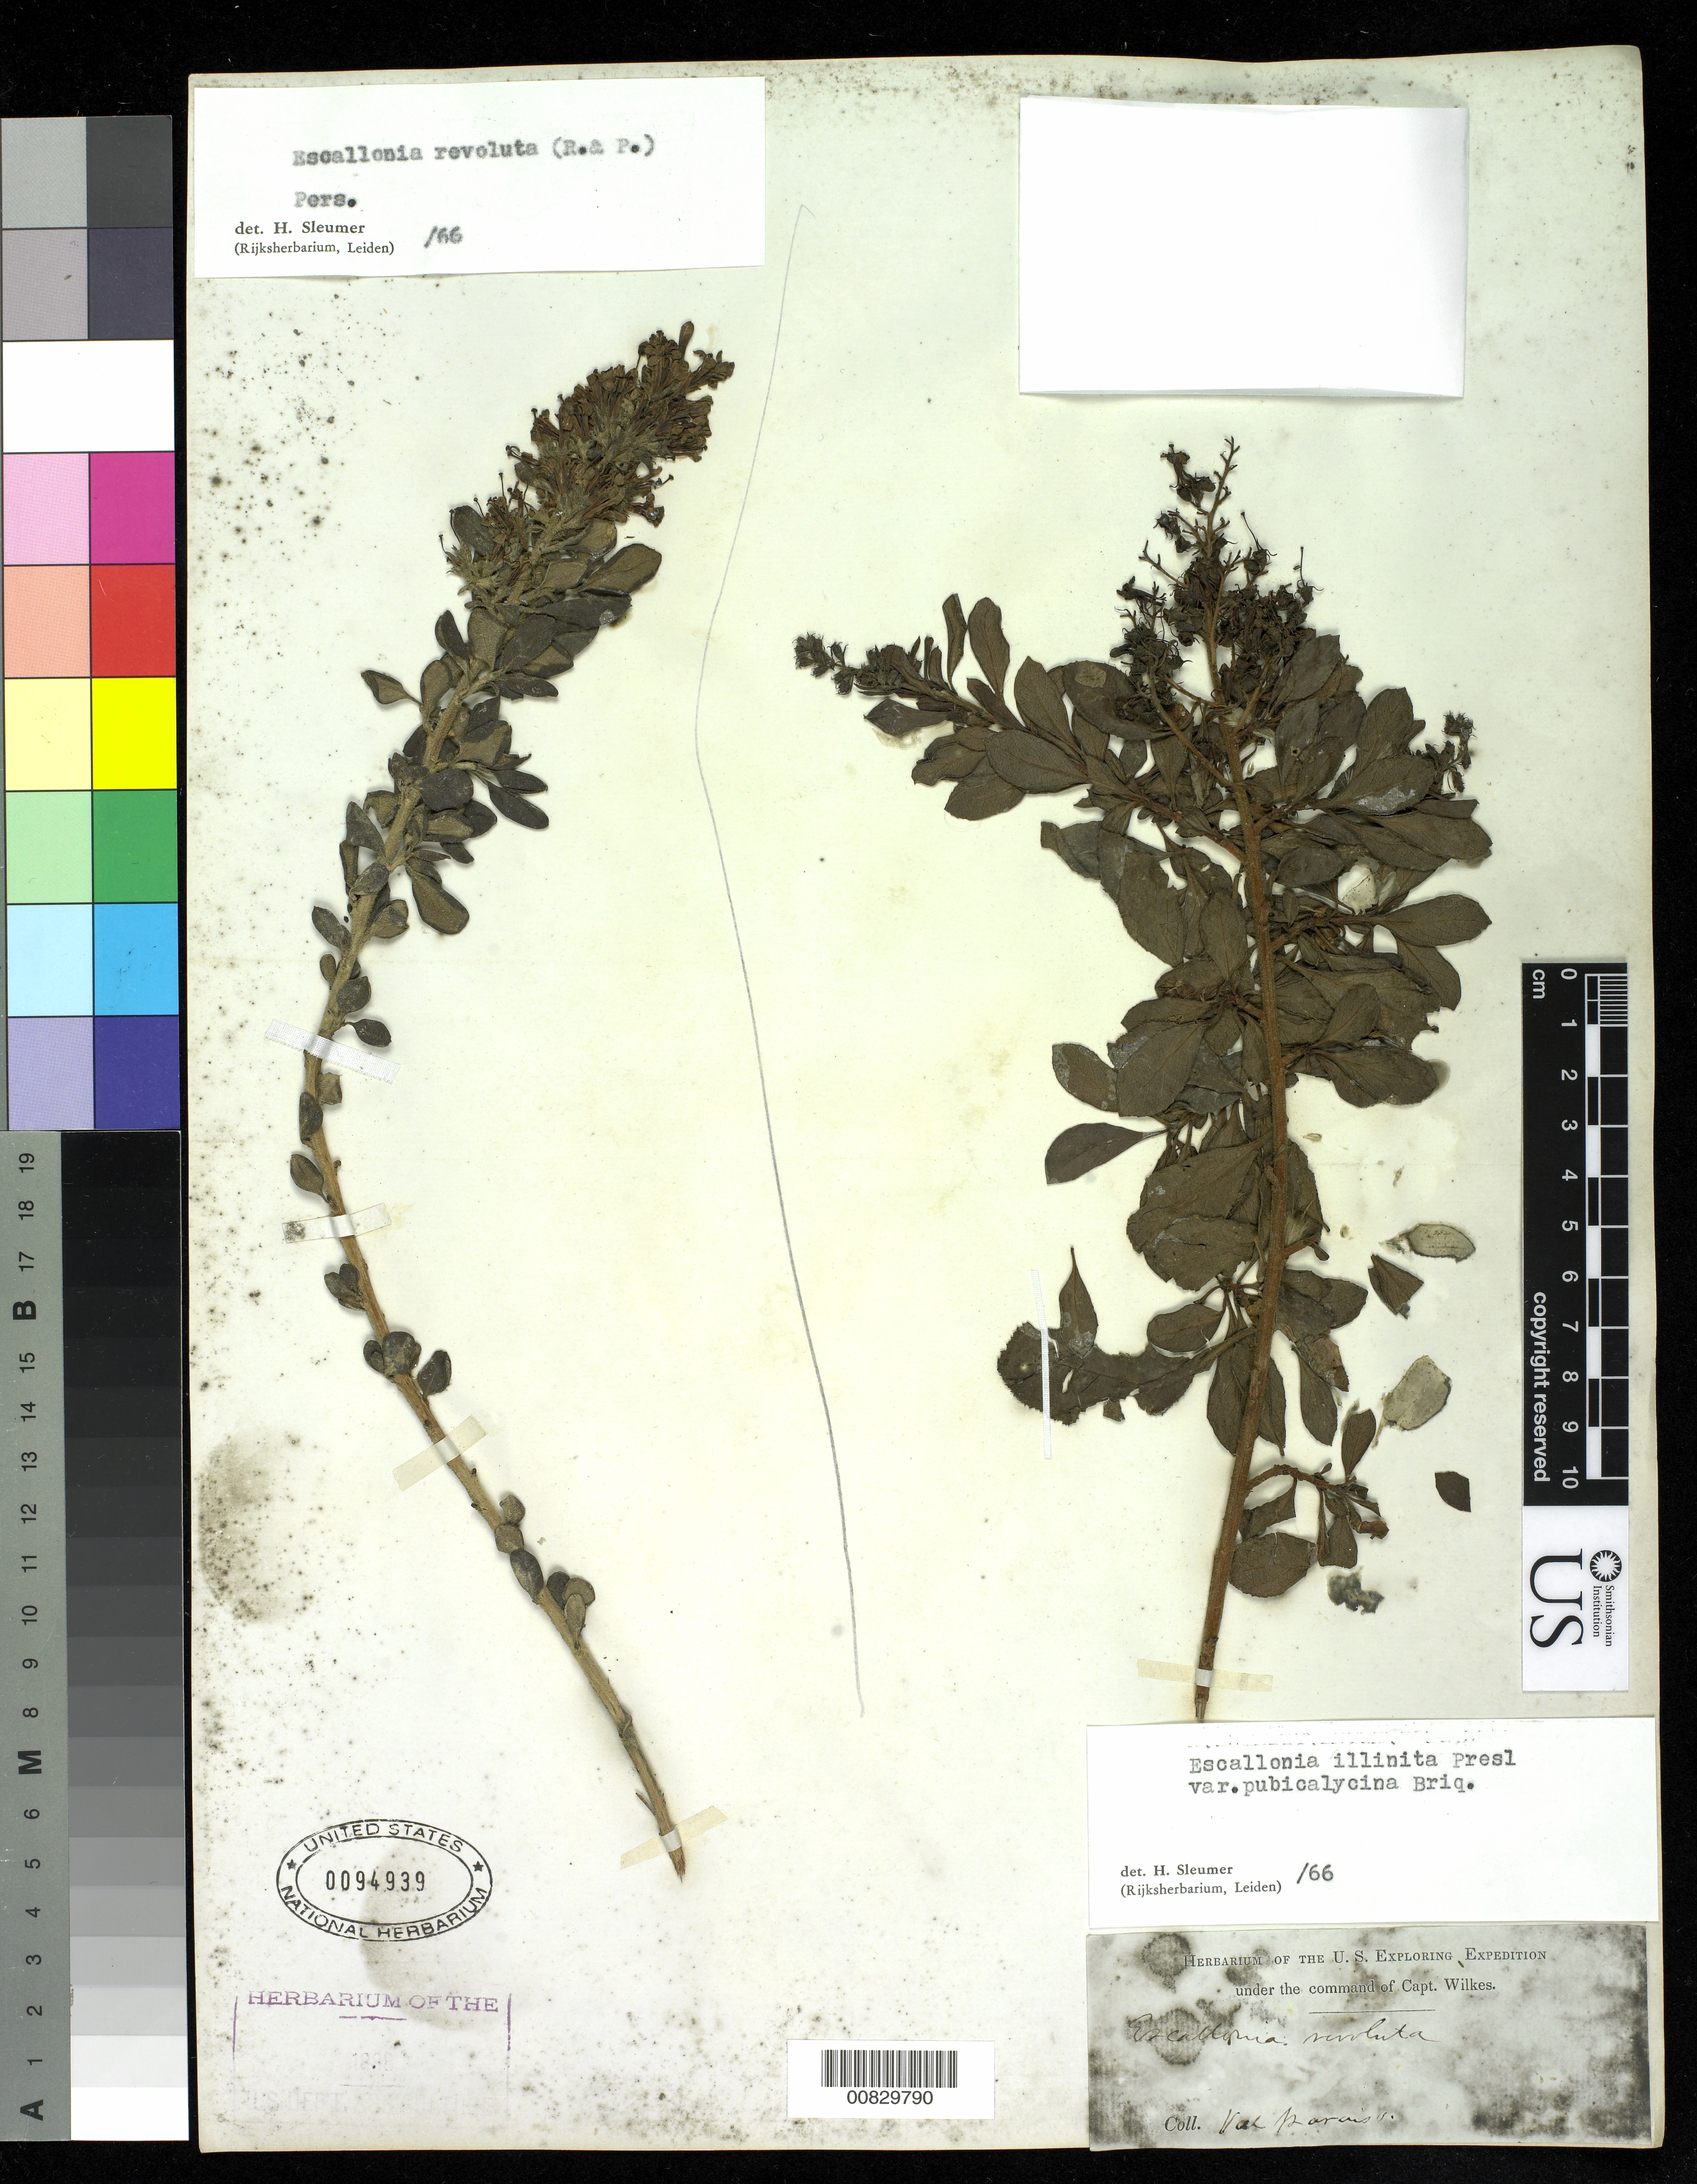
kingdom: Plantae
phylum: Tracheophyta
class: Magnoliopsida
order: Escalloniales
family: Escalloniaceae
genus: Escallonia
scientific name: Escallonia revoluta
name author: (Ruiz & Pav.) Pers.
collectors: Wilkes Explor. Exped.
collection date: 1838/1842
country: Chile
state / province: Valparaíso (V)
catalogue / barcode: US 94939